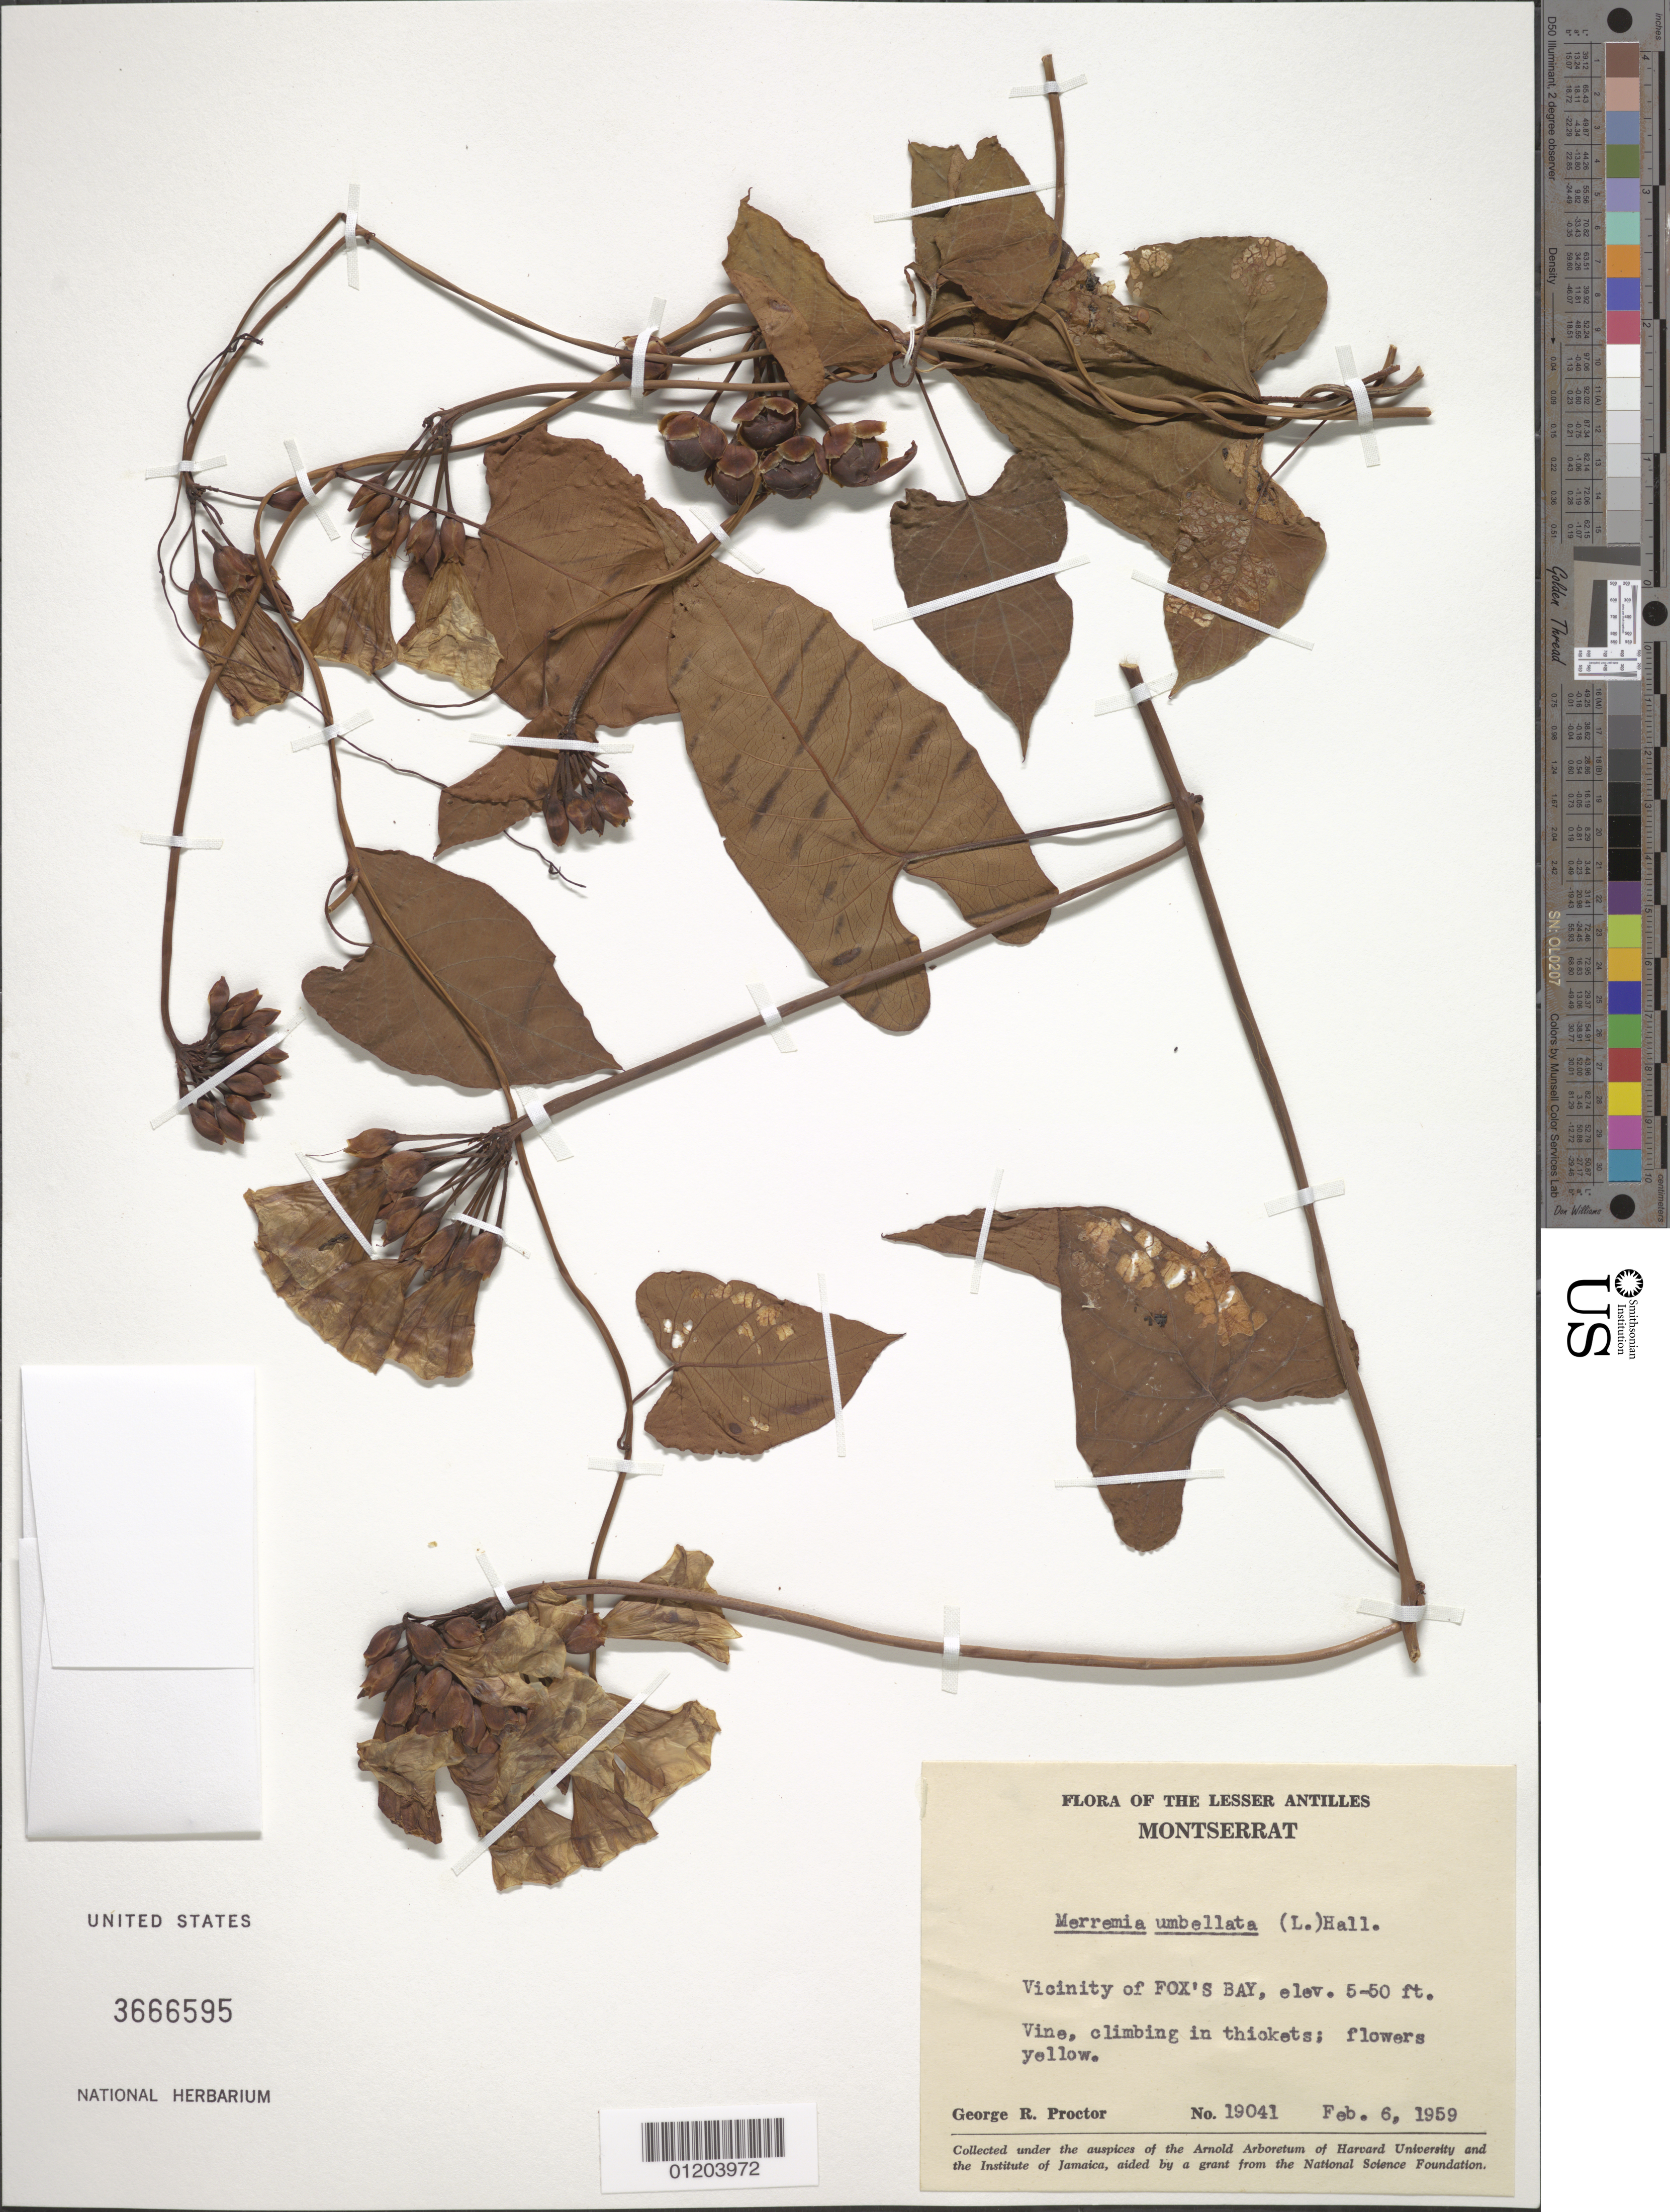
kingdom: Plantae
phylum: Tracheophyta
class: Magnoliopsida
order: Solanales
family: Convolvulaceae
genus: Camonea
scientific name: Camonea umbellata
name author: (L.) A. R. Simões & Staples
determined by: Strong, Mark T., (BOT), Smithsonian Institution - National Museum of Natural History (UNITED STATES)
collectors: G. R. Proctor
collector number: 19041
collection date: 1959-02-06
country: Montserrat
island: Montserrat I.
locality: Fox's Bay, vicinity.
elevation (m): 2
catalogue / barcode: US 3666595